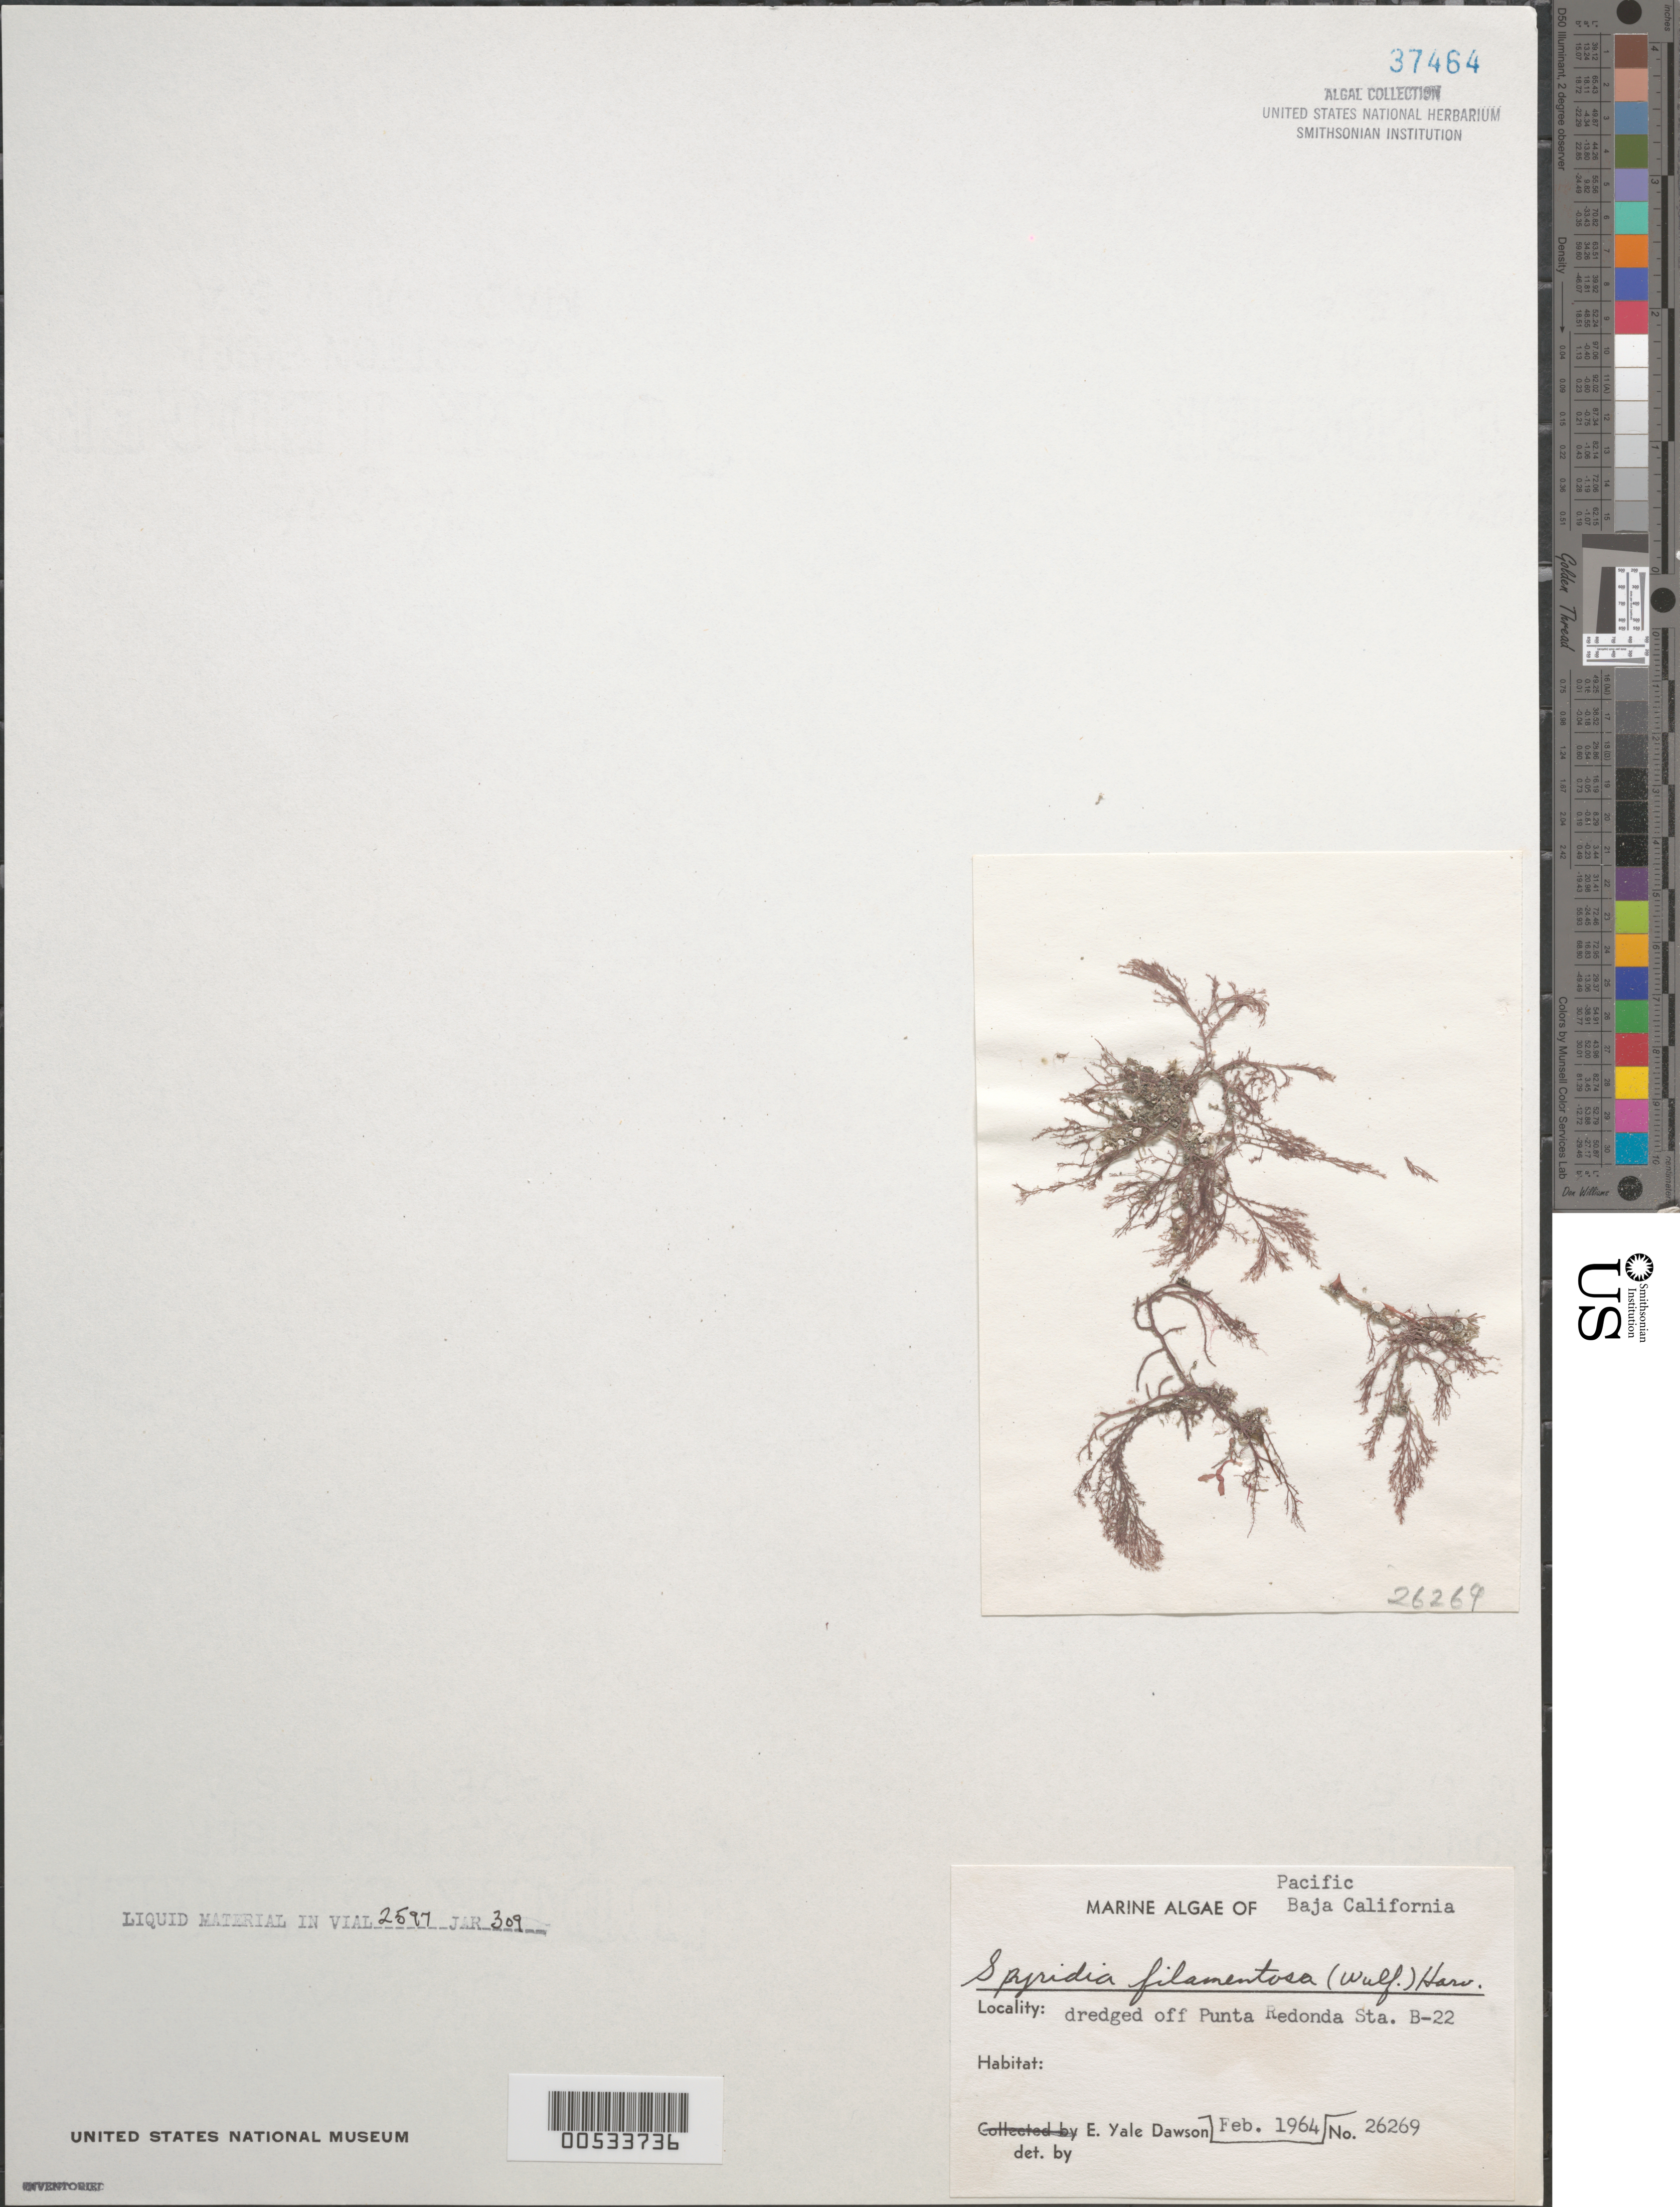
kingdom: Plantae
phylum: Rhodophyta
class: Florideophyceae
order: Ceramiales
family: Spyridiaceae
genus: Spyridia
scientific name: Spyridia filamentosa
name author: (Wulfen) Harv.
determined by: Dawson, E. Y.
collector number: EYD 26269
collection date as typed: Feb 1964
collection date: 1964-02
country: Mexico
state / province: Baja California Sur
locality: Off Punta Redondo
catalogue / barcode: US 37464